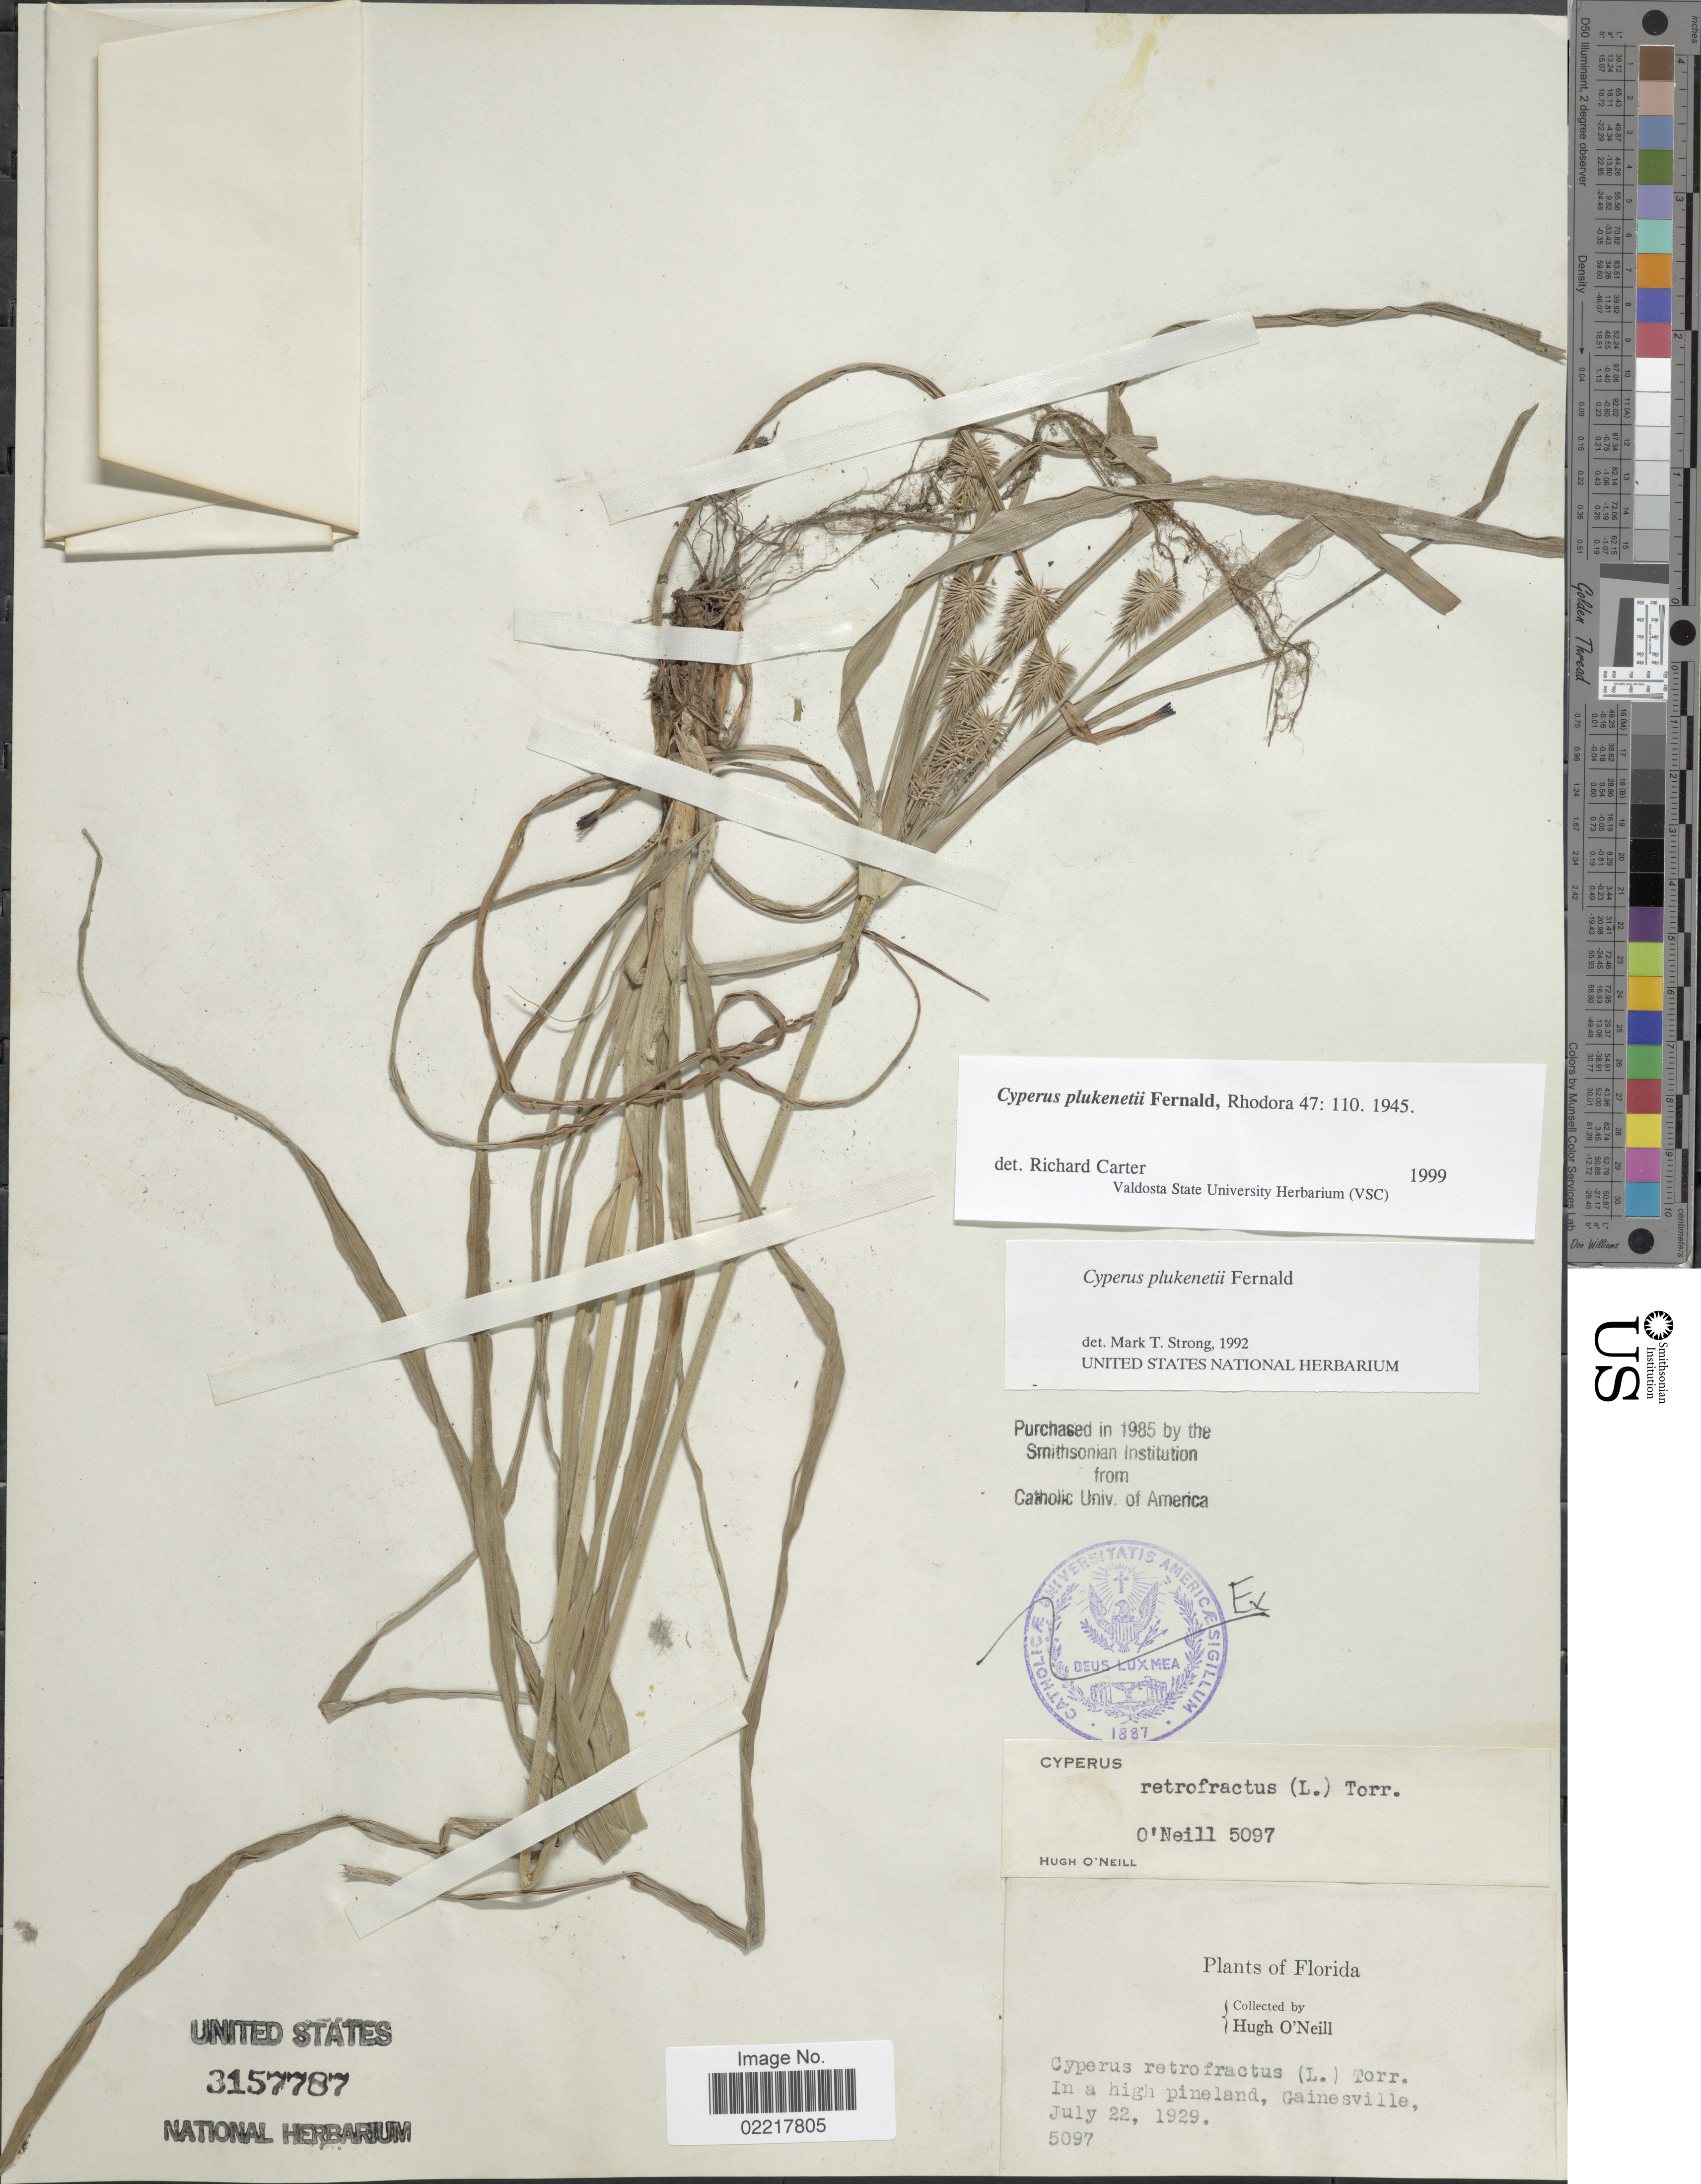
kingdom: Plantae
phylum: Tracheophyta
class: Liliopsida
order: Poales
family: Cyperaceae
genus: Cyperus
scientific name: Cyperus plukenetii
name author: Fernald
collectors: H. O'Neill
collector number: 5097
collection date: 1929-07-22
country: United States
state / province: Florida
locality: Gainesville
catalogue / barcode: US 3157787